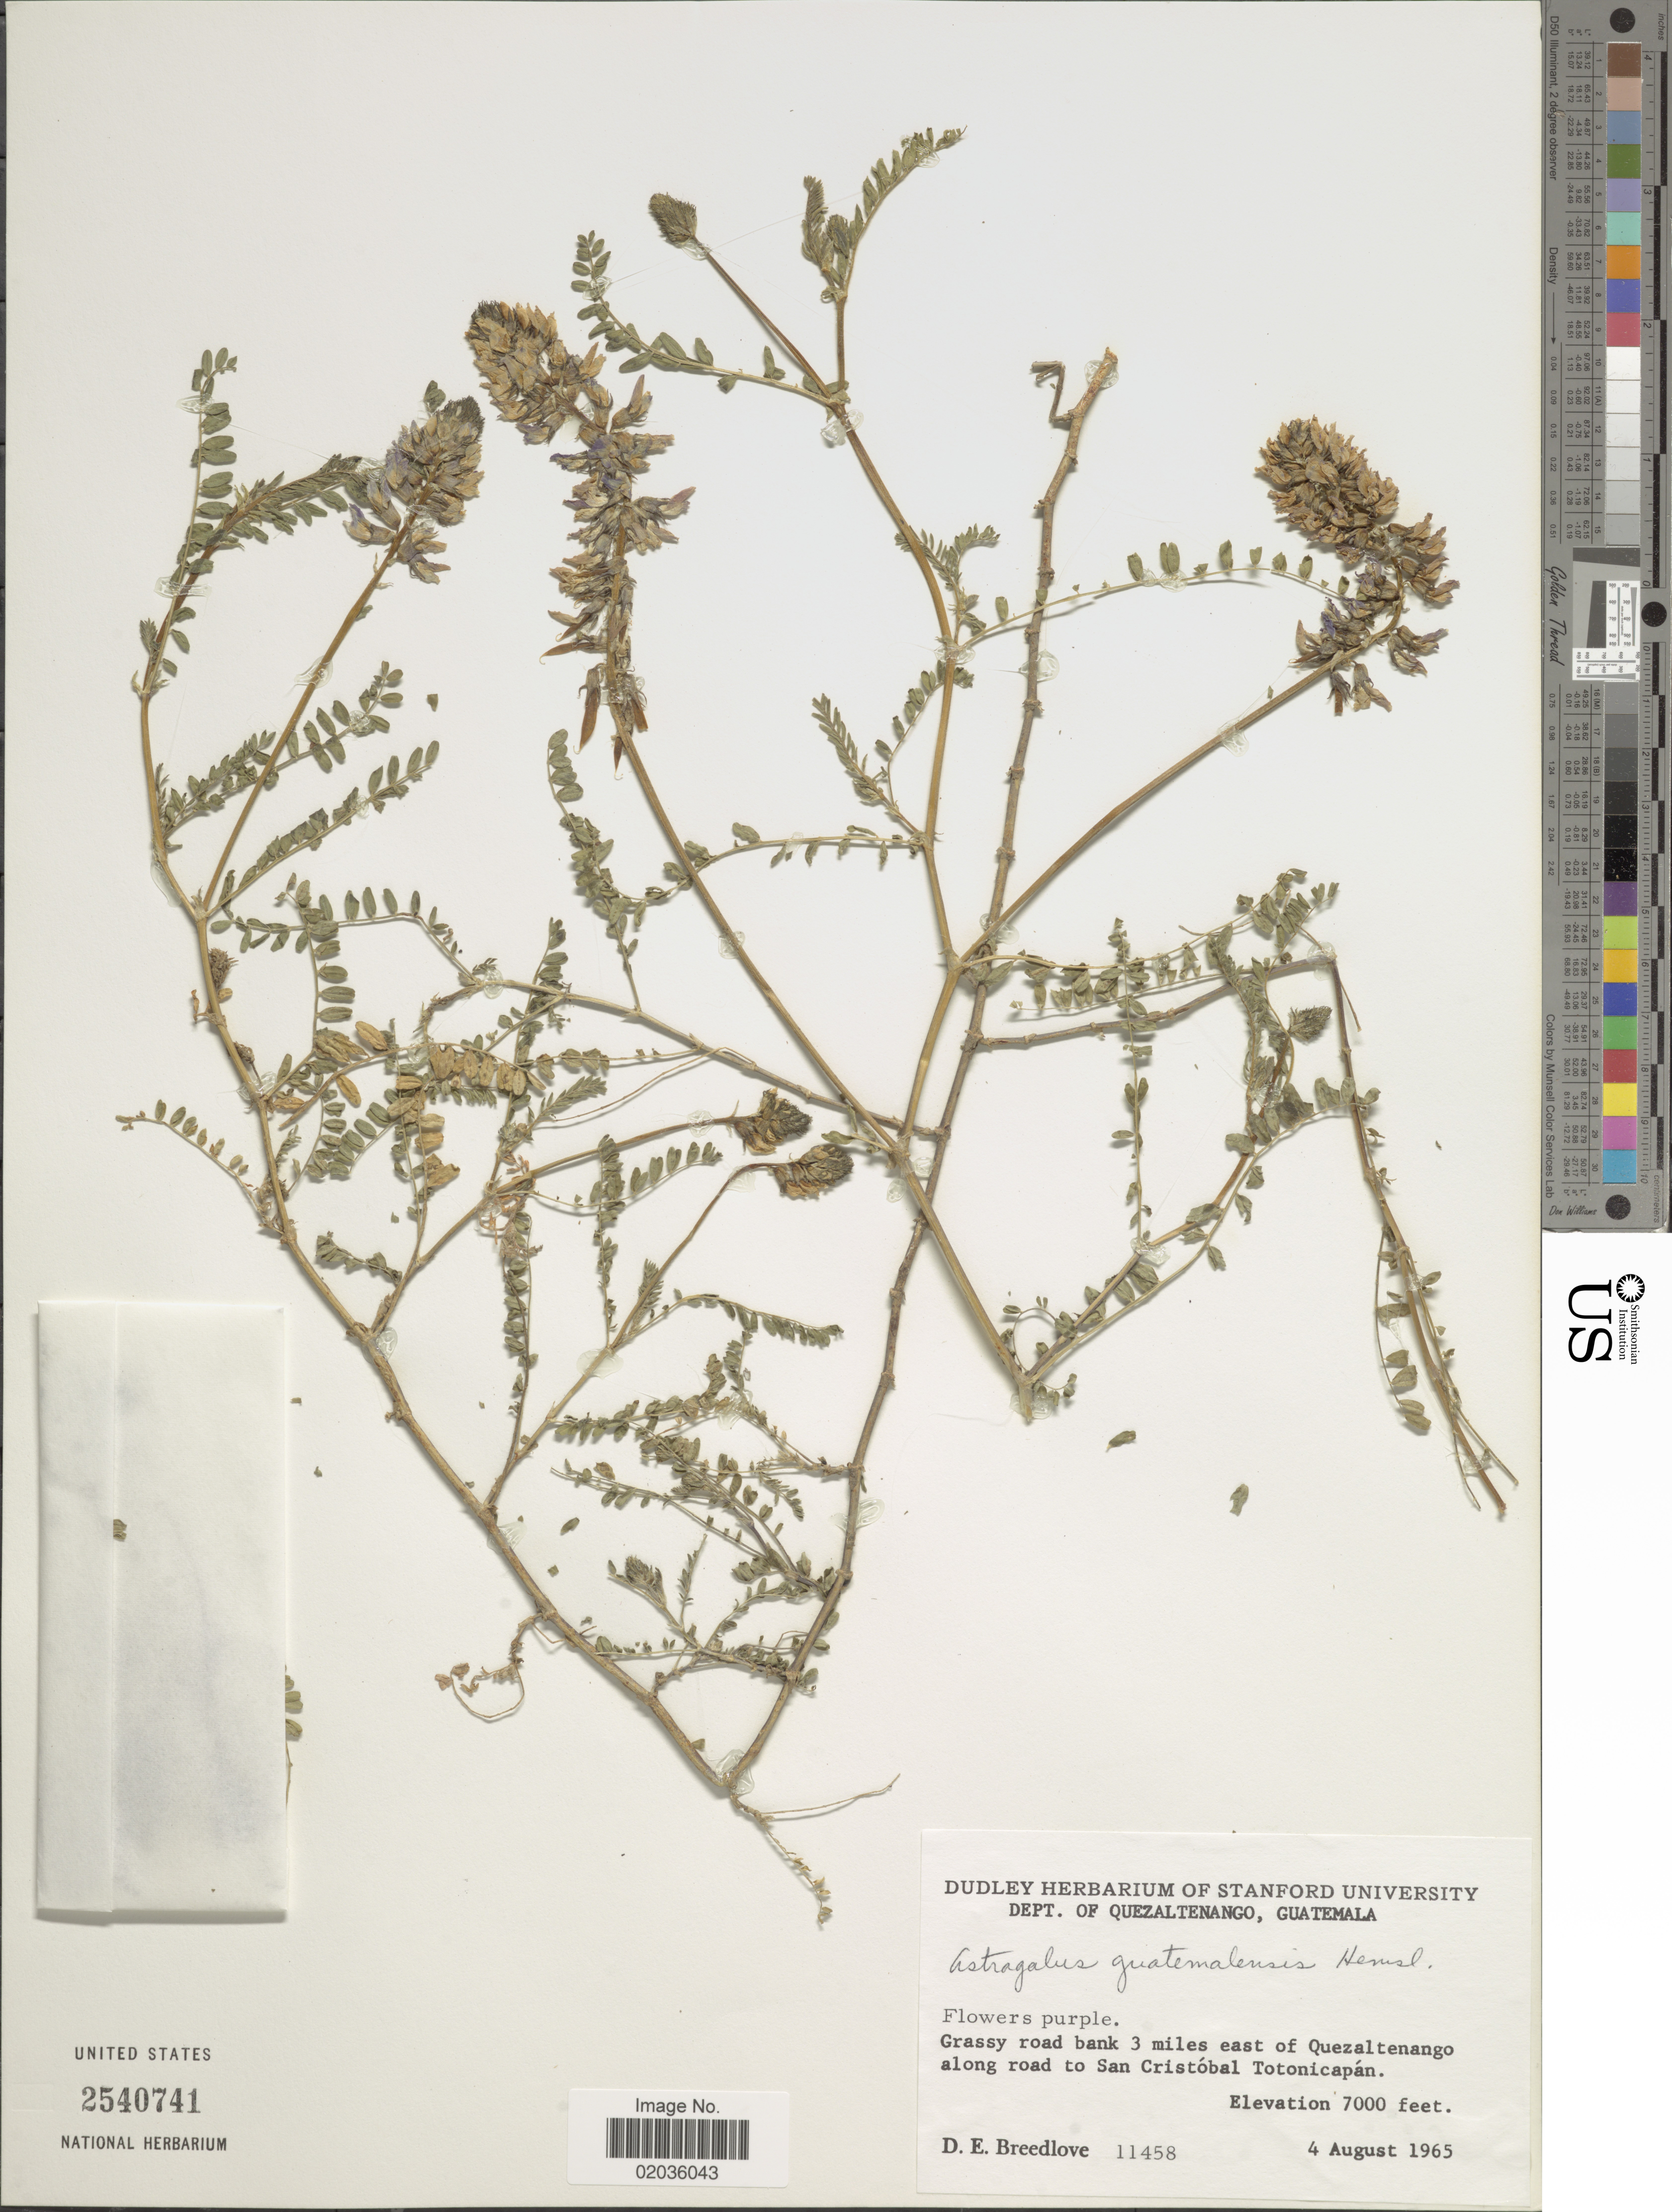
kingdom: Plantae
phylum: Tracheophyta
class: Magnoliopsida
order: Fabales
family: Fabaceae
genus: Astragalus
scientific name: Astragalus guatemalensis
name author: Hemsl.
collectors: D. E. Breedlove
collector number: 11458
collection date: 1965-08-04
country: Guatemala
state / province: Quetzaltenango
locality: Dept of Quezaltenango, Guatemala. Grassy road bank 3 miles east of Quezaltenango along road to SanCristobal Totonicapan.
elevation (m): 2134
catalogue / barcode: US 2540741